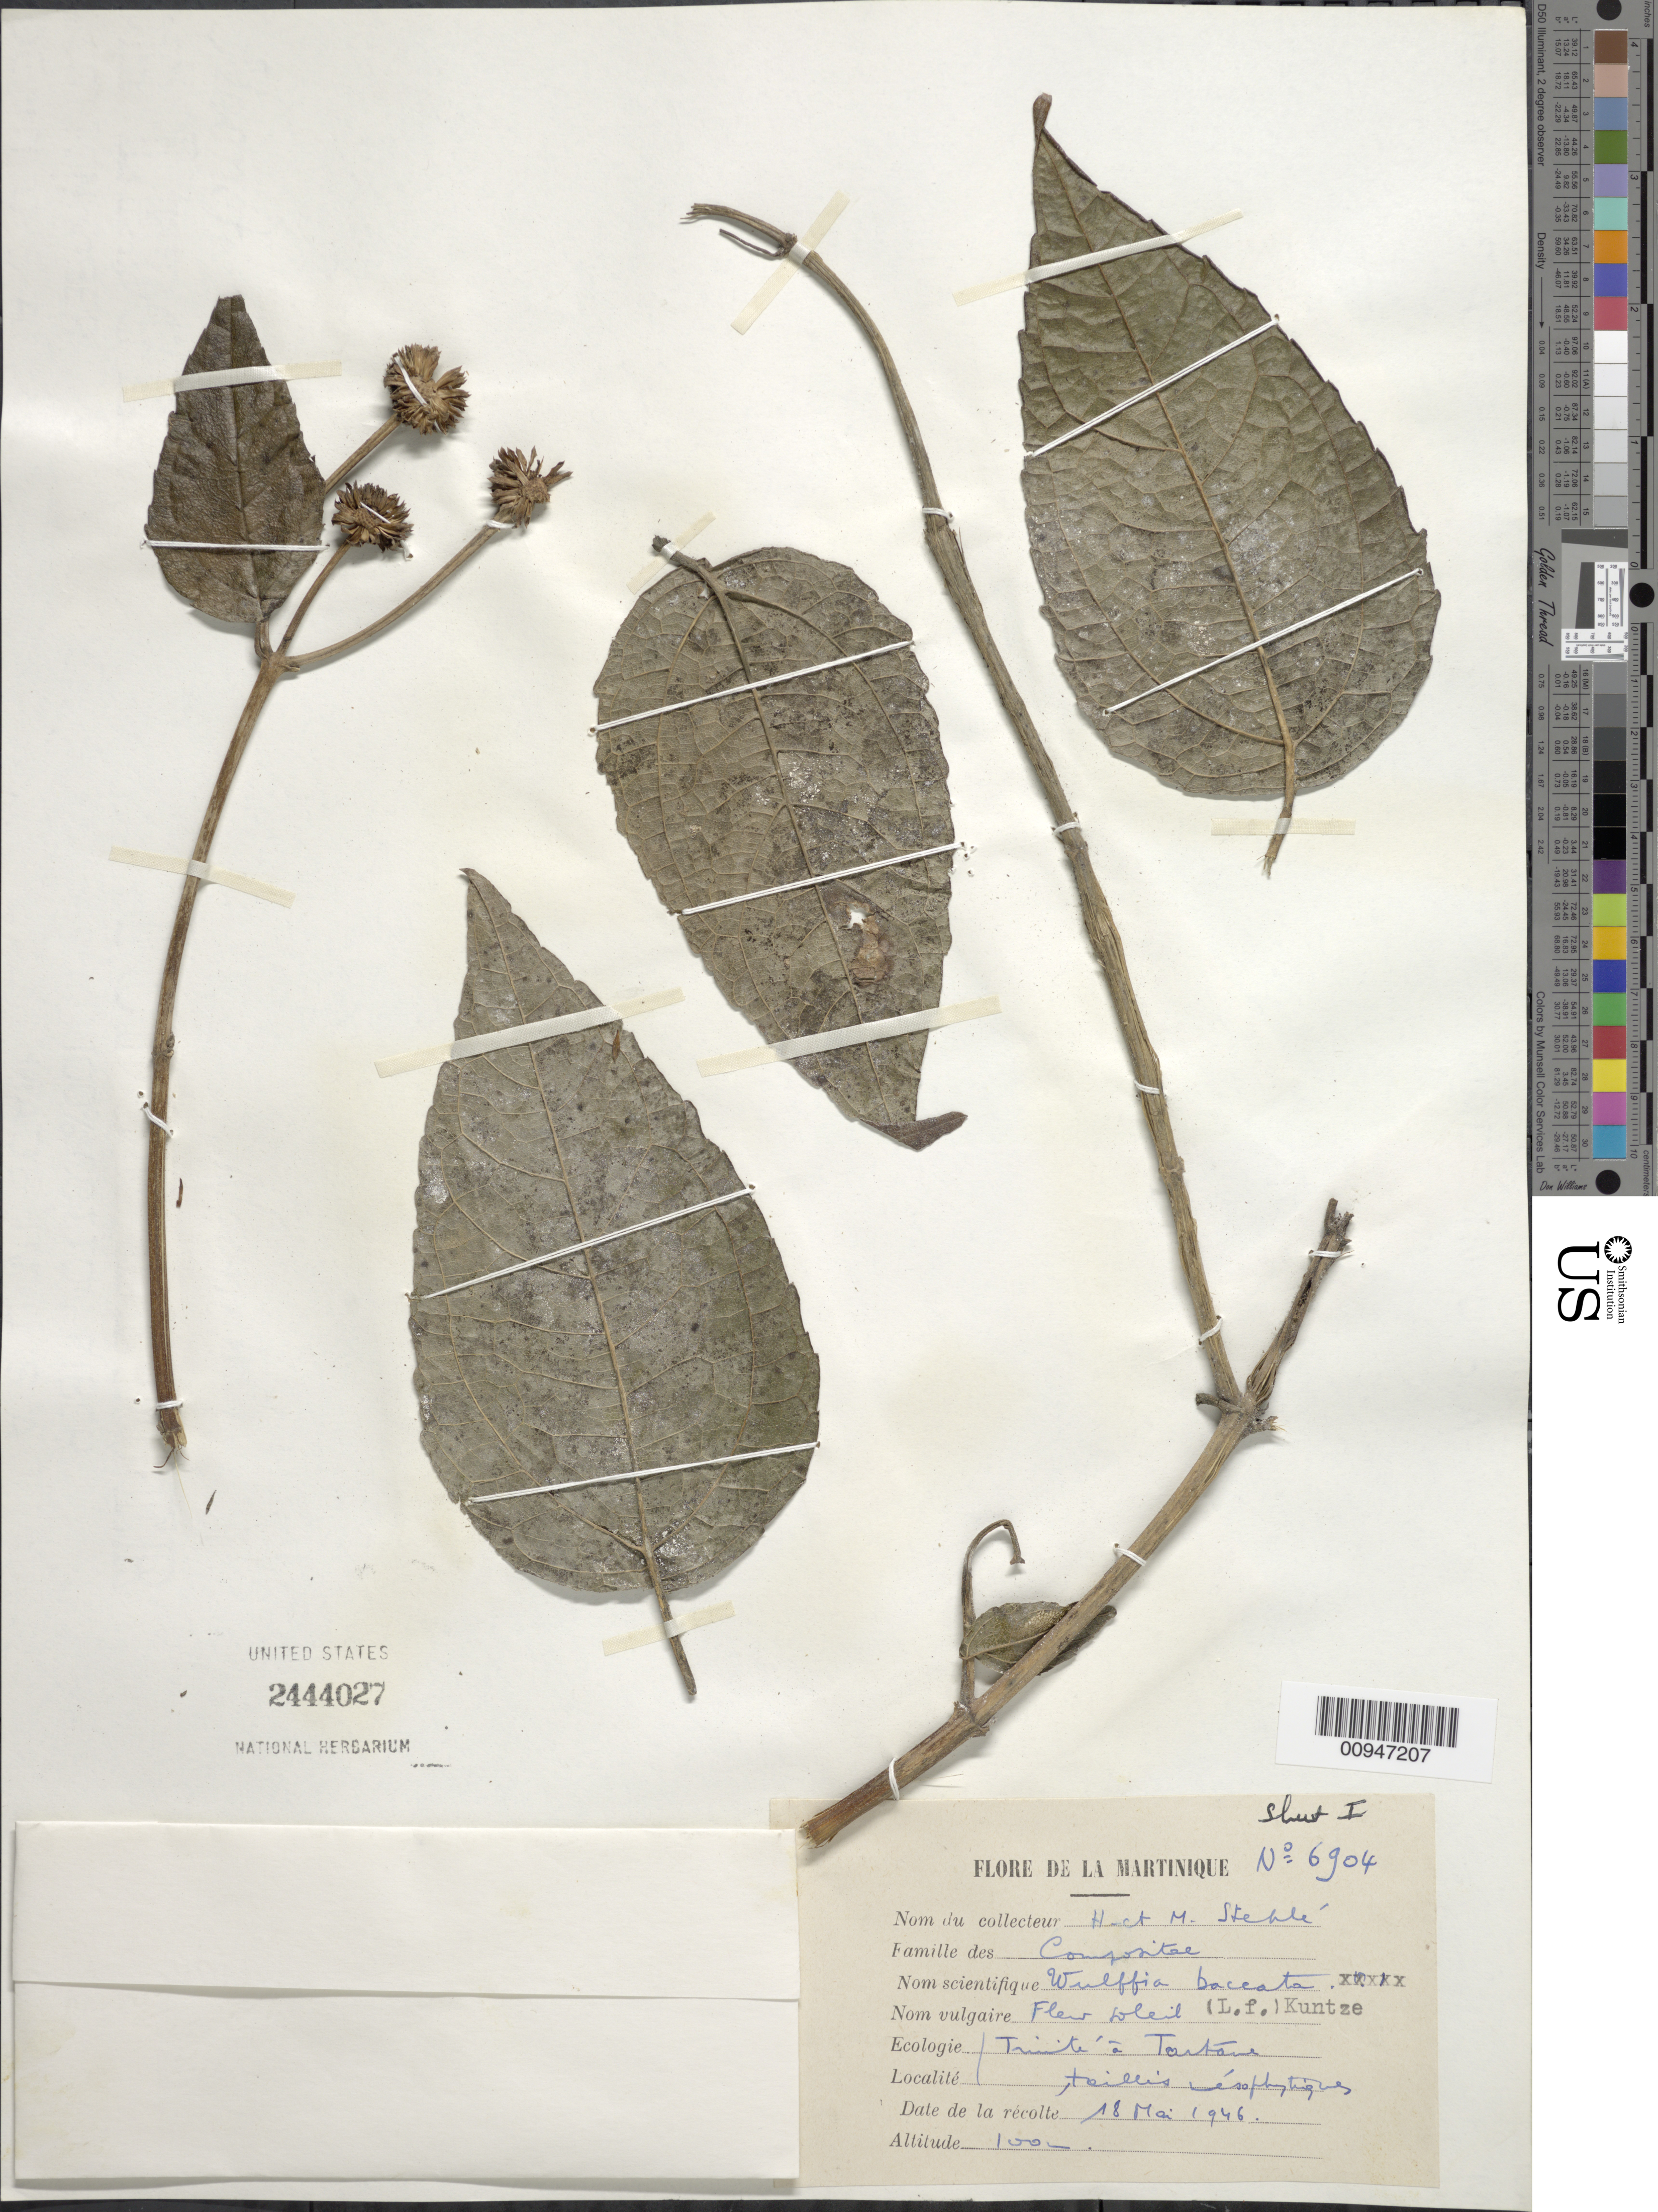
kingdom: Plantae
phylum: Tracheophyta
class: Magnoliopsida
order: Asterales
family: Asteraceae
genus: Wulffia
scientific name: Wulffia baccata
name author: (L. f.) Kuntze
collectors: H. Stehlé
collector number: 6904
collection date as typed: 18 May 1946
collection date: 1946-05-18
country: Martinique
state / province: La Trinité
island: Martinique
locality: Trinite à Tartane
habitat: Taillis mésophytiques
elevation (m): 100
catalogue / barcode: US 2444027